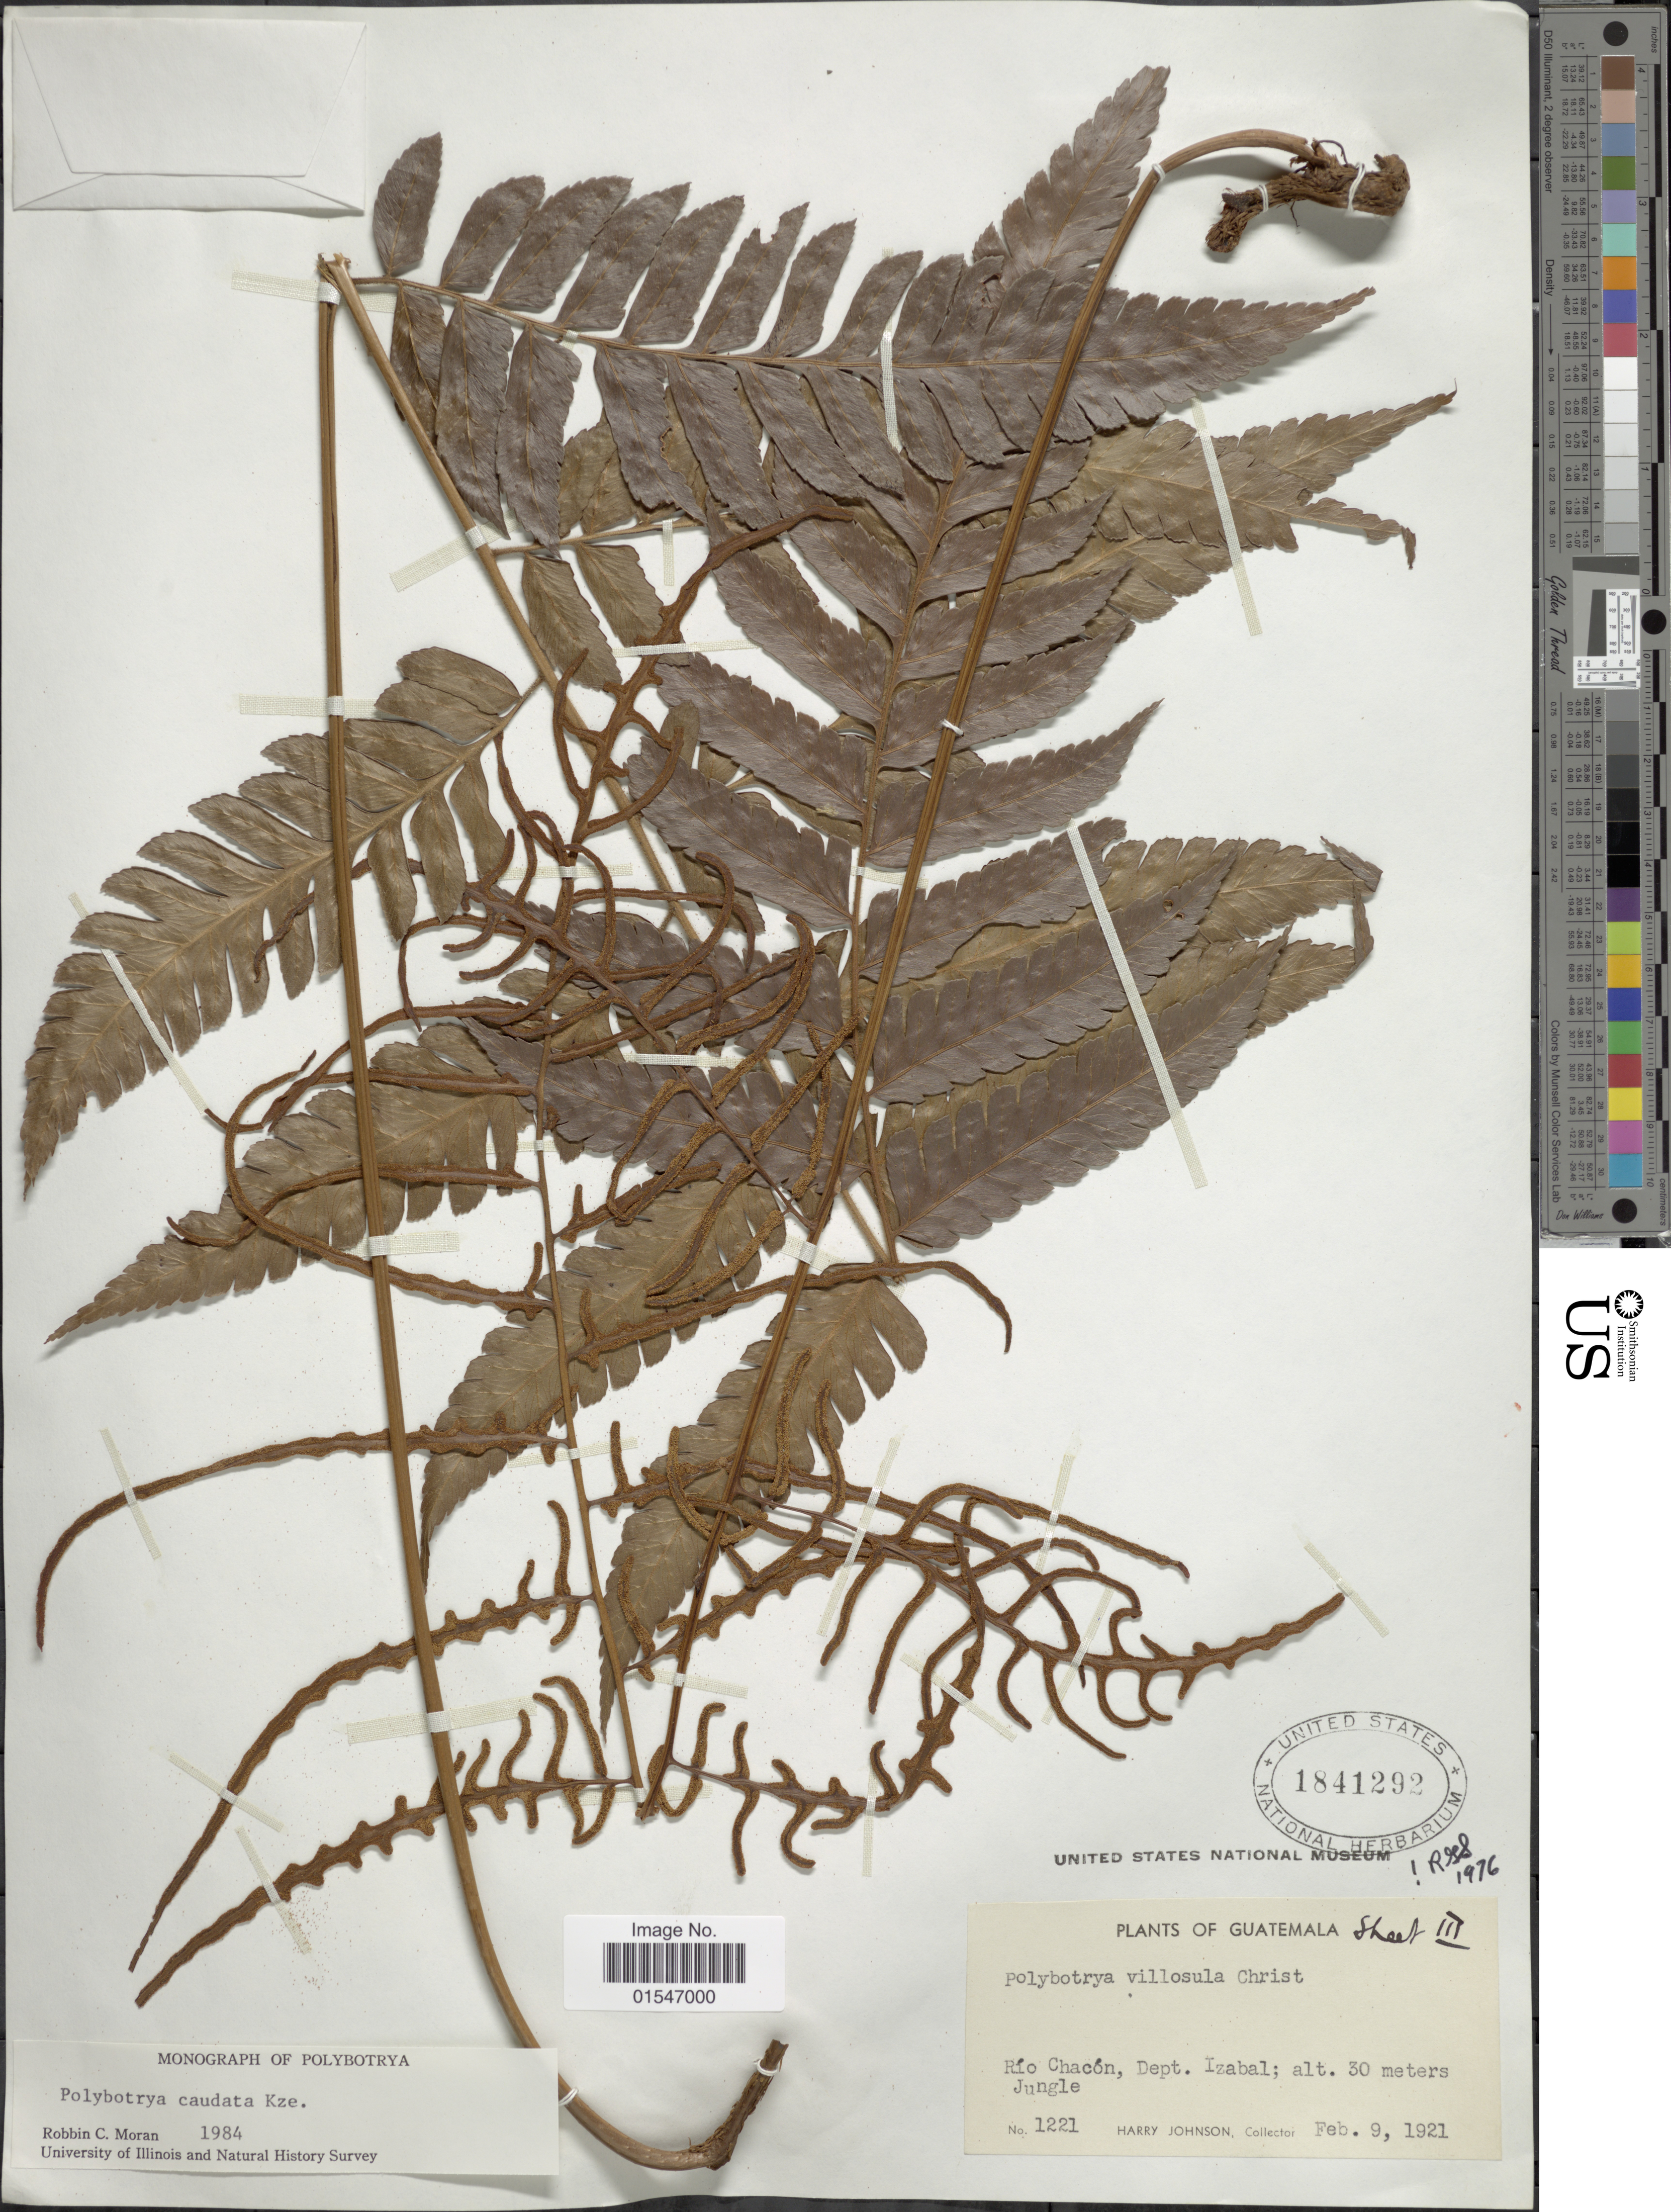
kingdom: Plantae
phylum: Tracheophyta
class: Polypodiopsida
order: Polypodiales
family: Dryopteridaceae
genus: Polybotrya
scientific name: Polybotrya caudata f. villosa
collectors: P. Acevedo-Rodr., R. Callejas & S. Churchill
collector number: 6807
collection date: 1994-09-06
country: Colombia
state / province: Chocó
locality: Dept. Dept. Choco: Mun Nuqui; Corregimiento Termales, Quebrada Piedra Piedra.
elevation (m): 0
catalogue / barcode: US 3324005